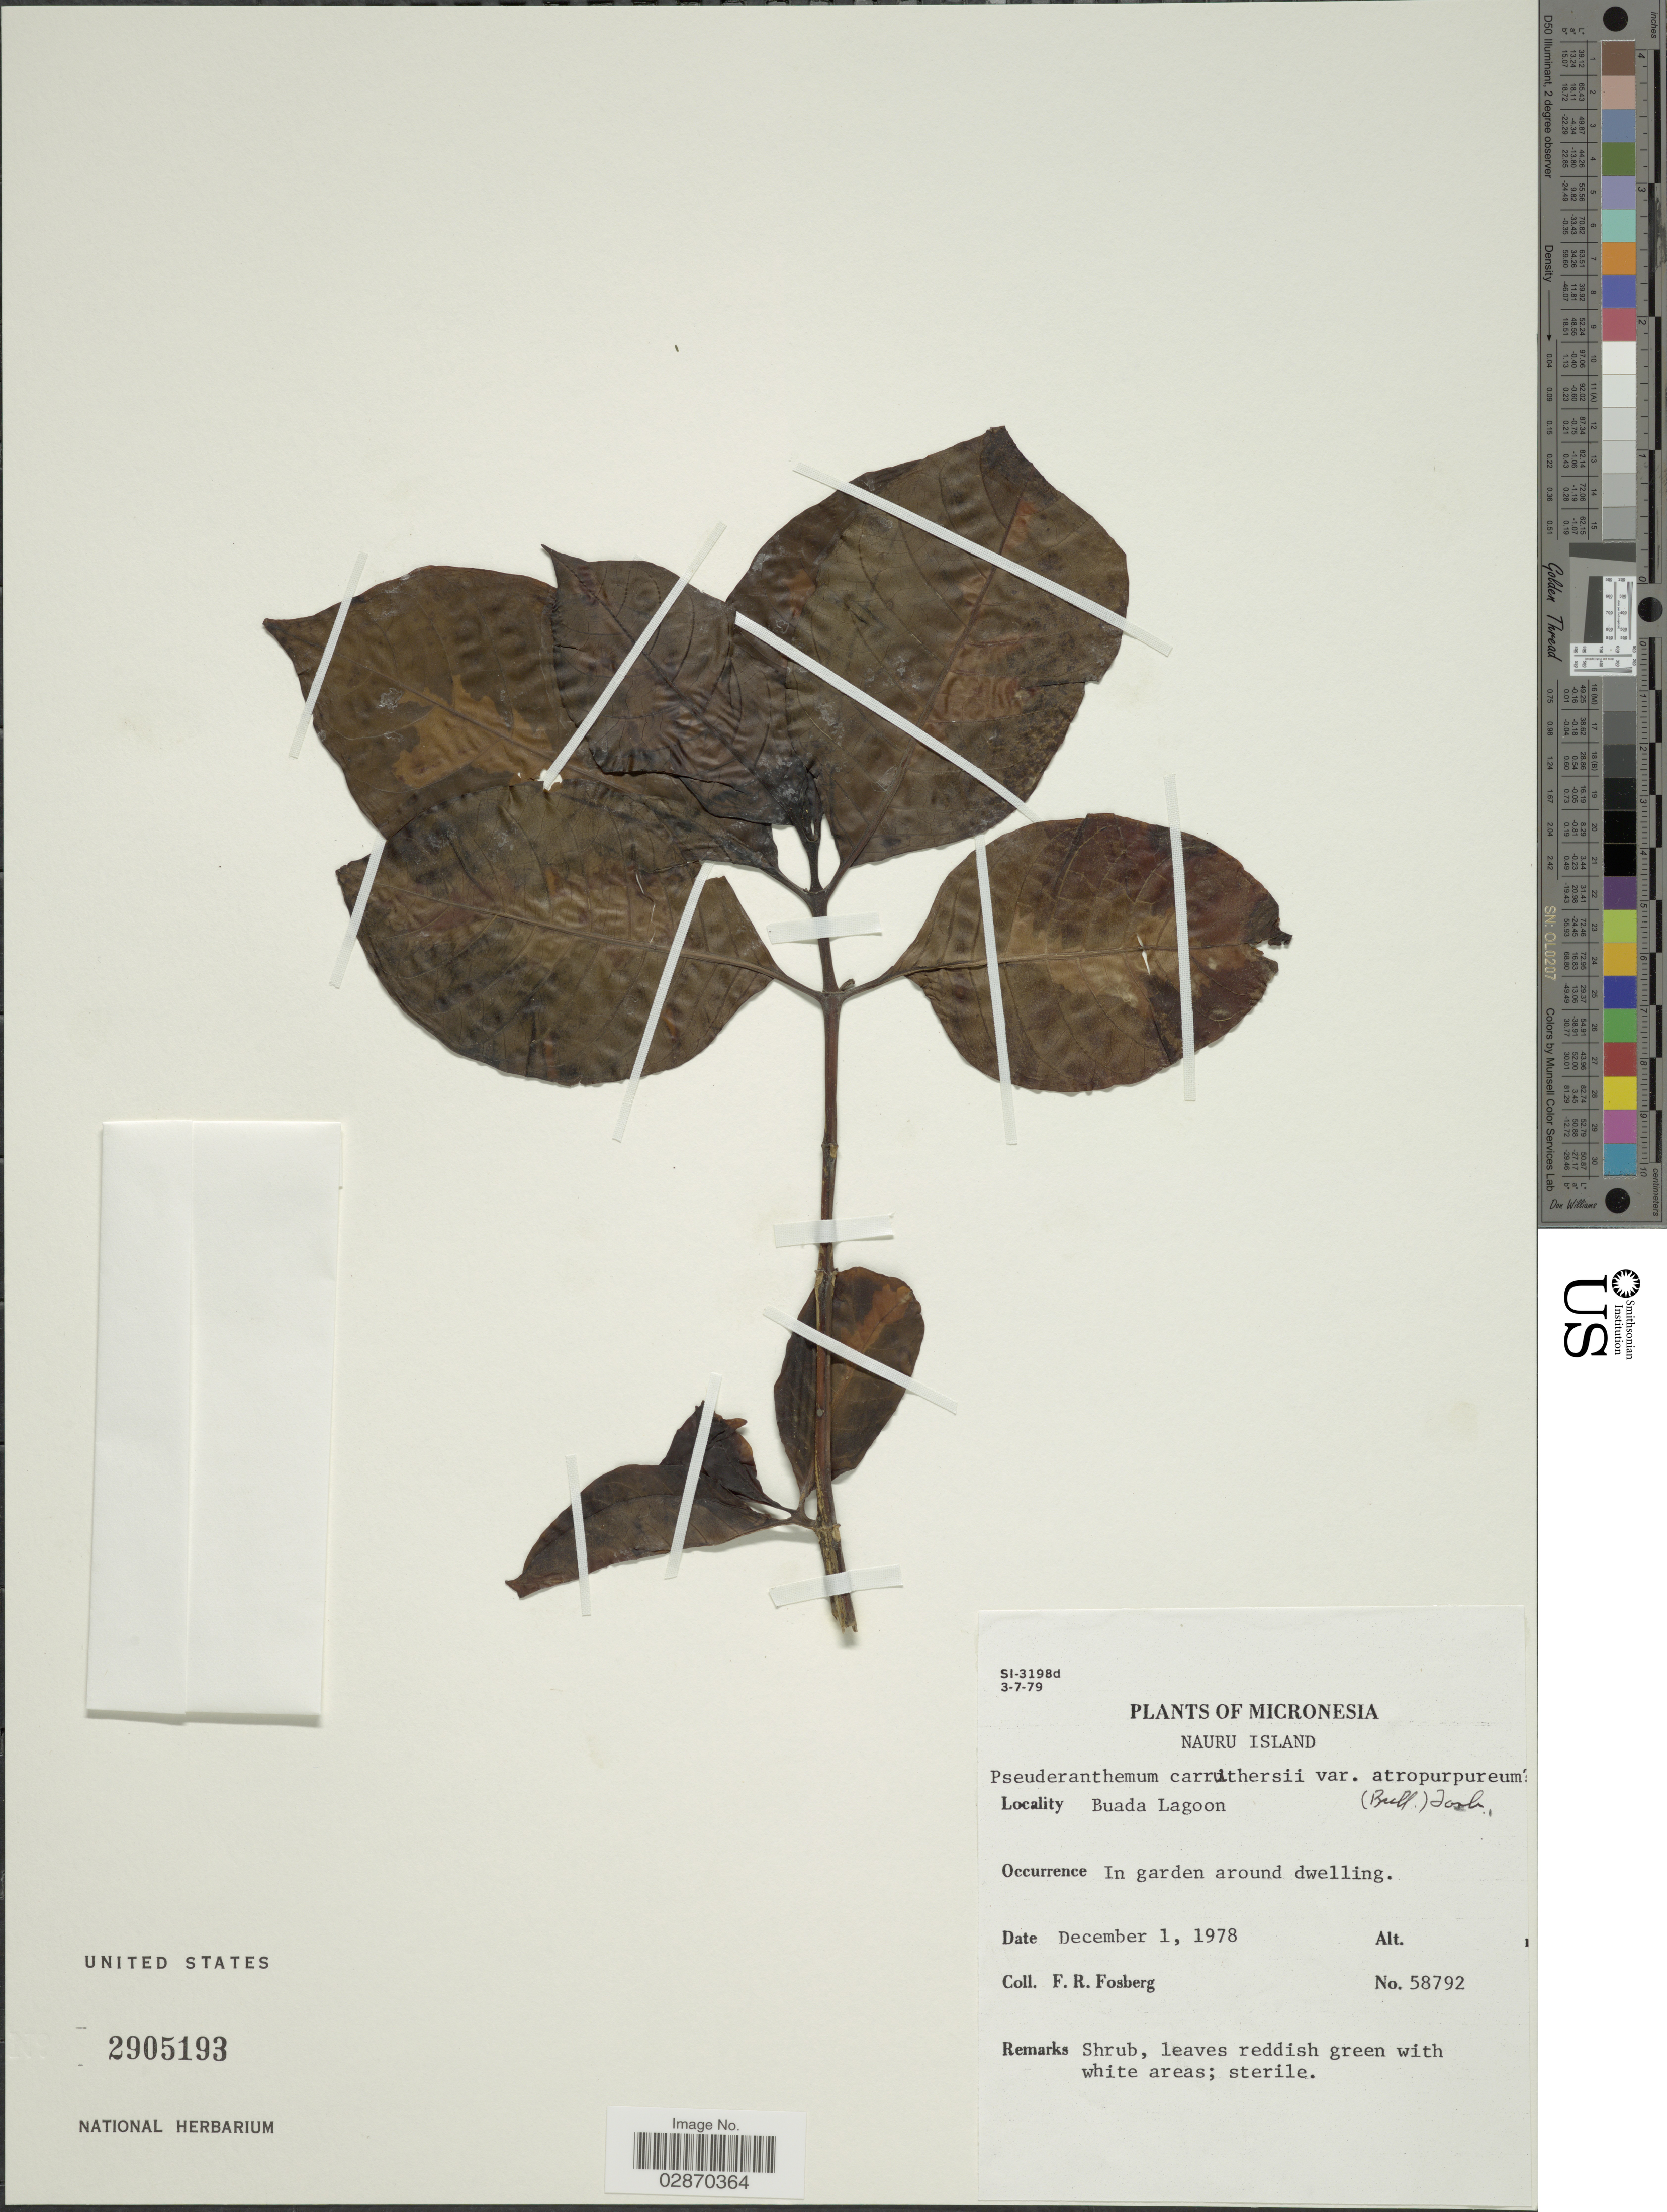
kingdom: Plantae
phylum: Tracheophyta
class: Magnoliopsida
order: Lamiales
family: Acanthaceae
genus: Pseuderanthemum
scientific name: Pseuderanthemum carruthersii var. atropurpureum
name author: (W. Bull) Fosberg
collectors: F. R. Fosberg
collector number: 58792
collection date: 1978-12-01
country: Nauru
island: Nauru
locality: Nauru Island. Buada Lagoon. In garden around dwelling.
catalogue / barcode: US 2905193